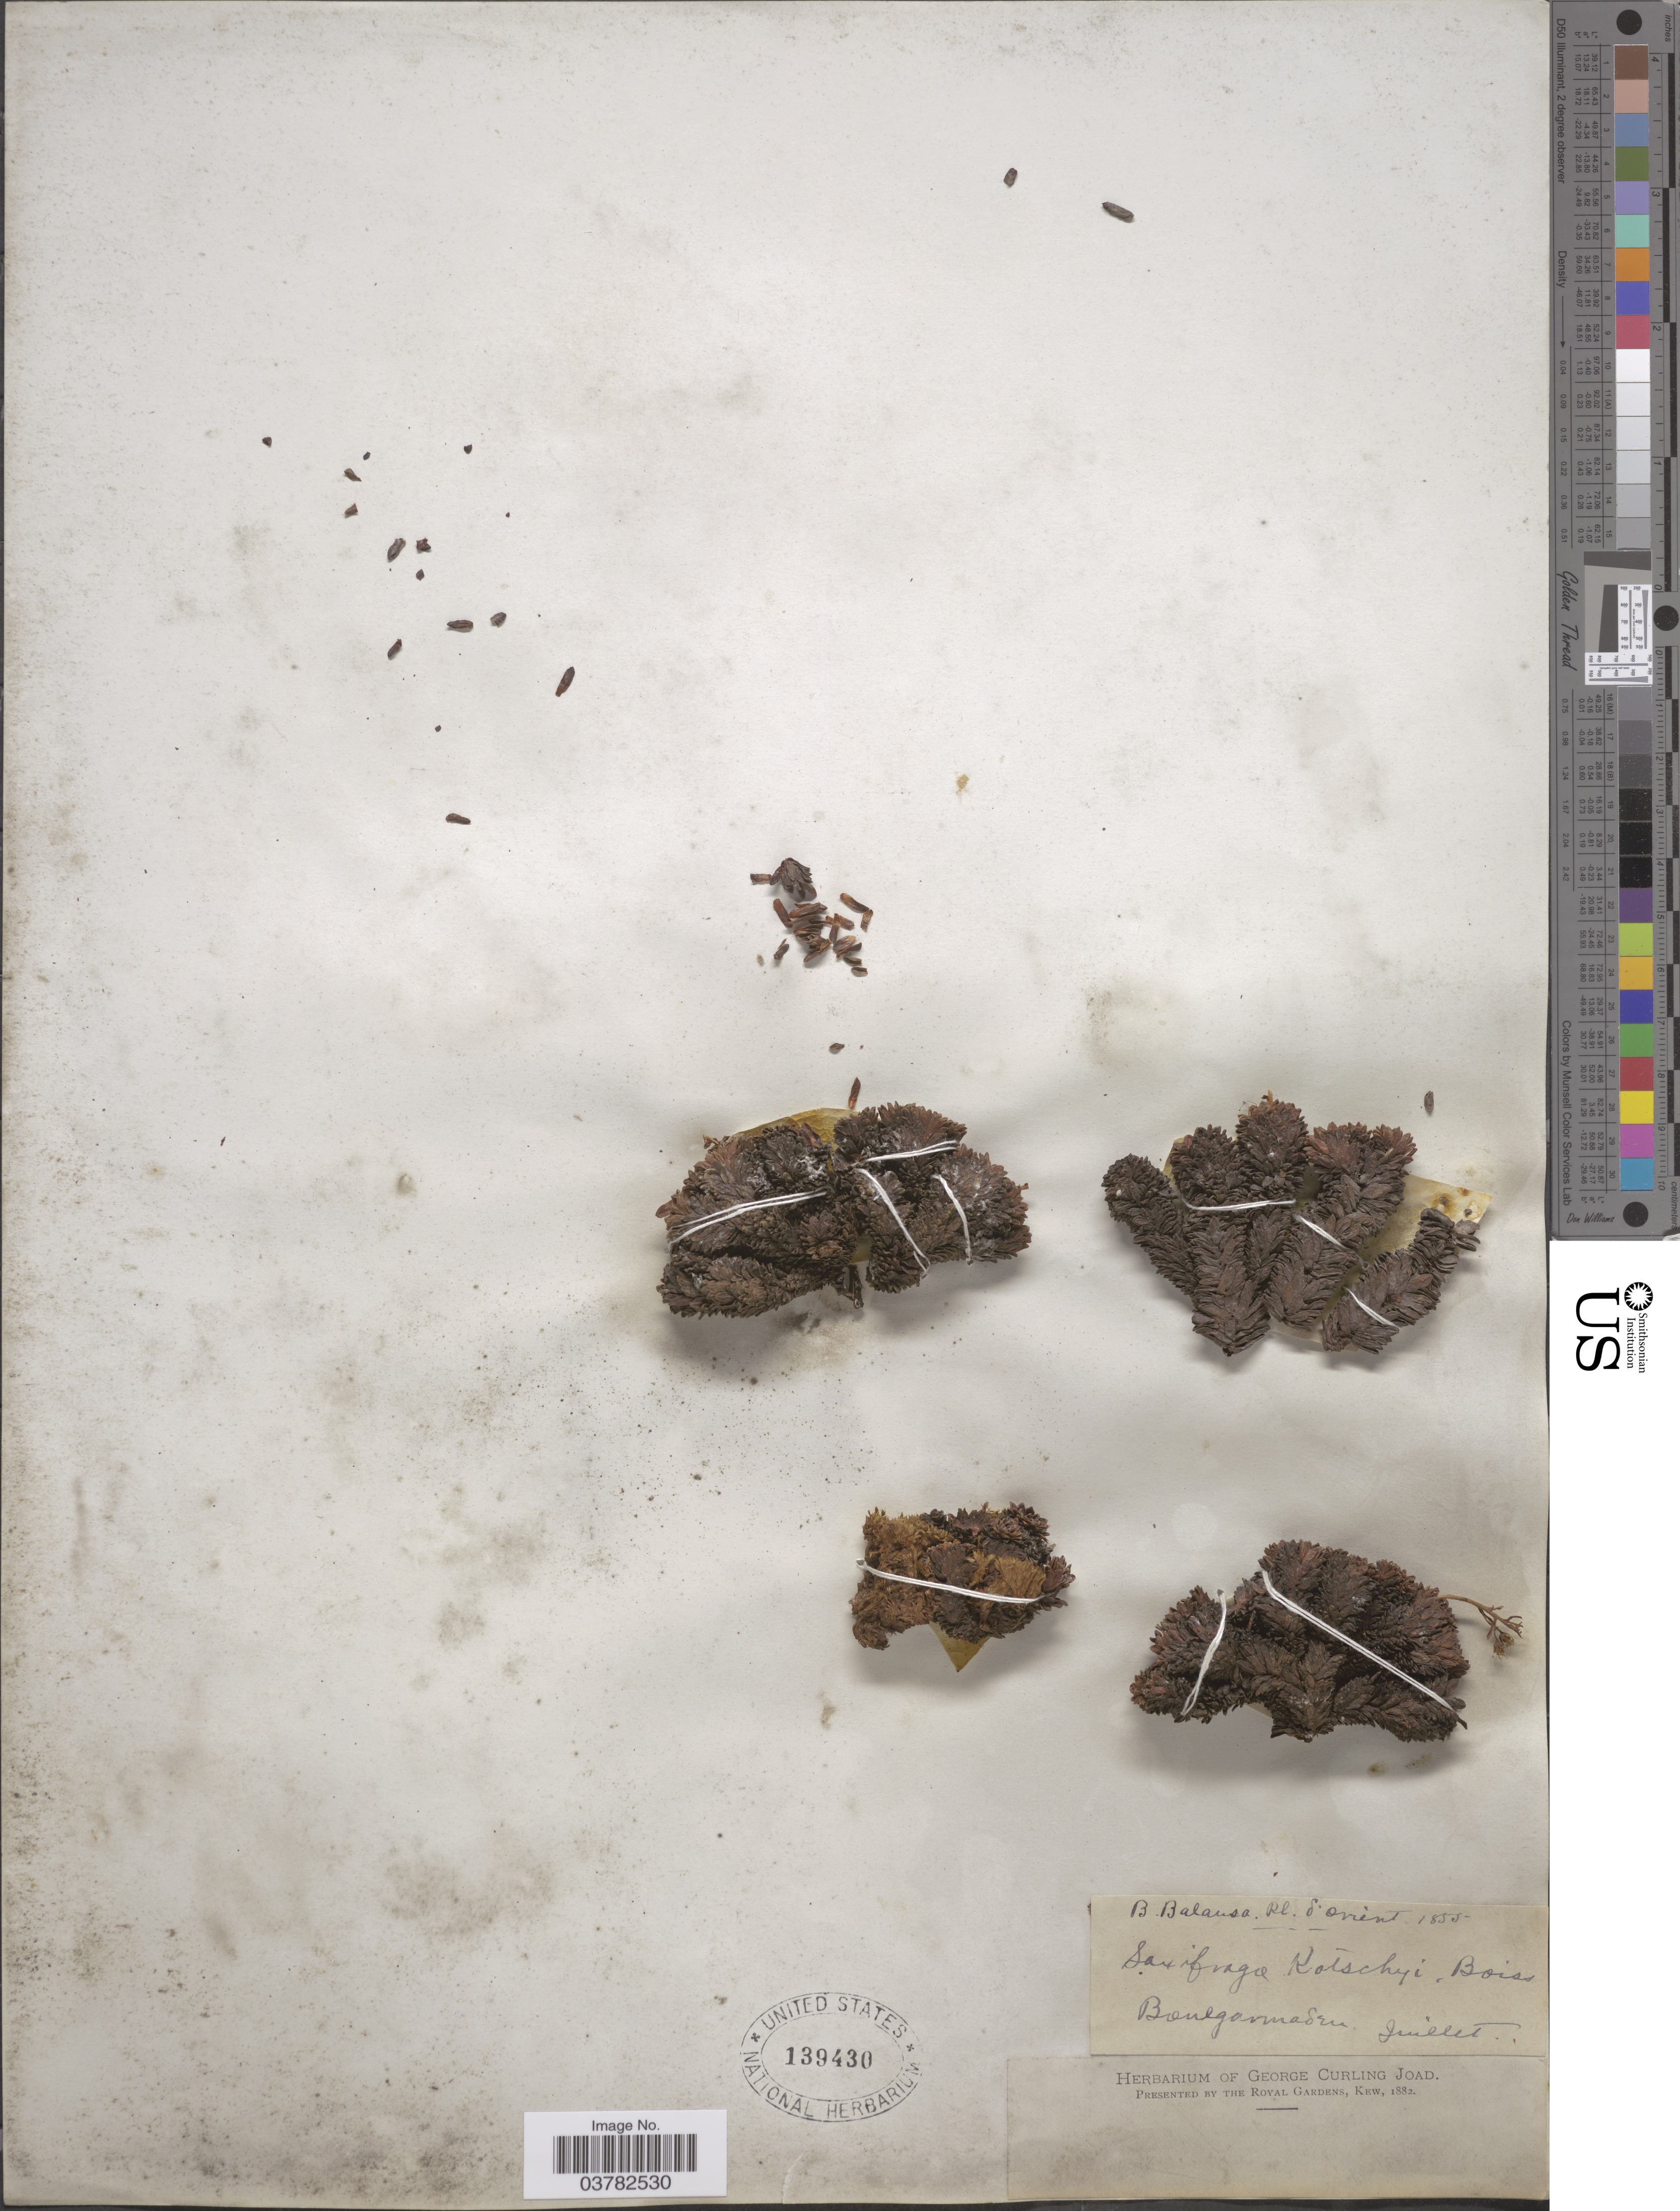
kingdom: Plantae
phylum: Tracheophyta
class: Magnoliopsida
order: Saxifragales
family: Saxifragaceae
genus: Saxifraga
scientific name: Saxifraga kotschyi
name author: Boiss.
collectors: B. Balansa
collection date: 1855-07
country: Turkey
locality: Orient. Boulgarmaden.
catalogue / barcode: US 139430